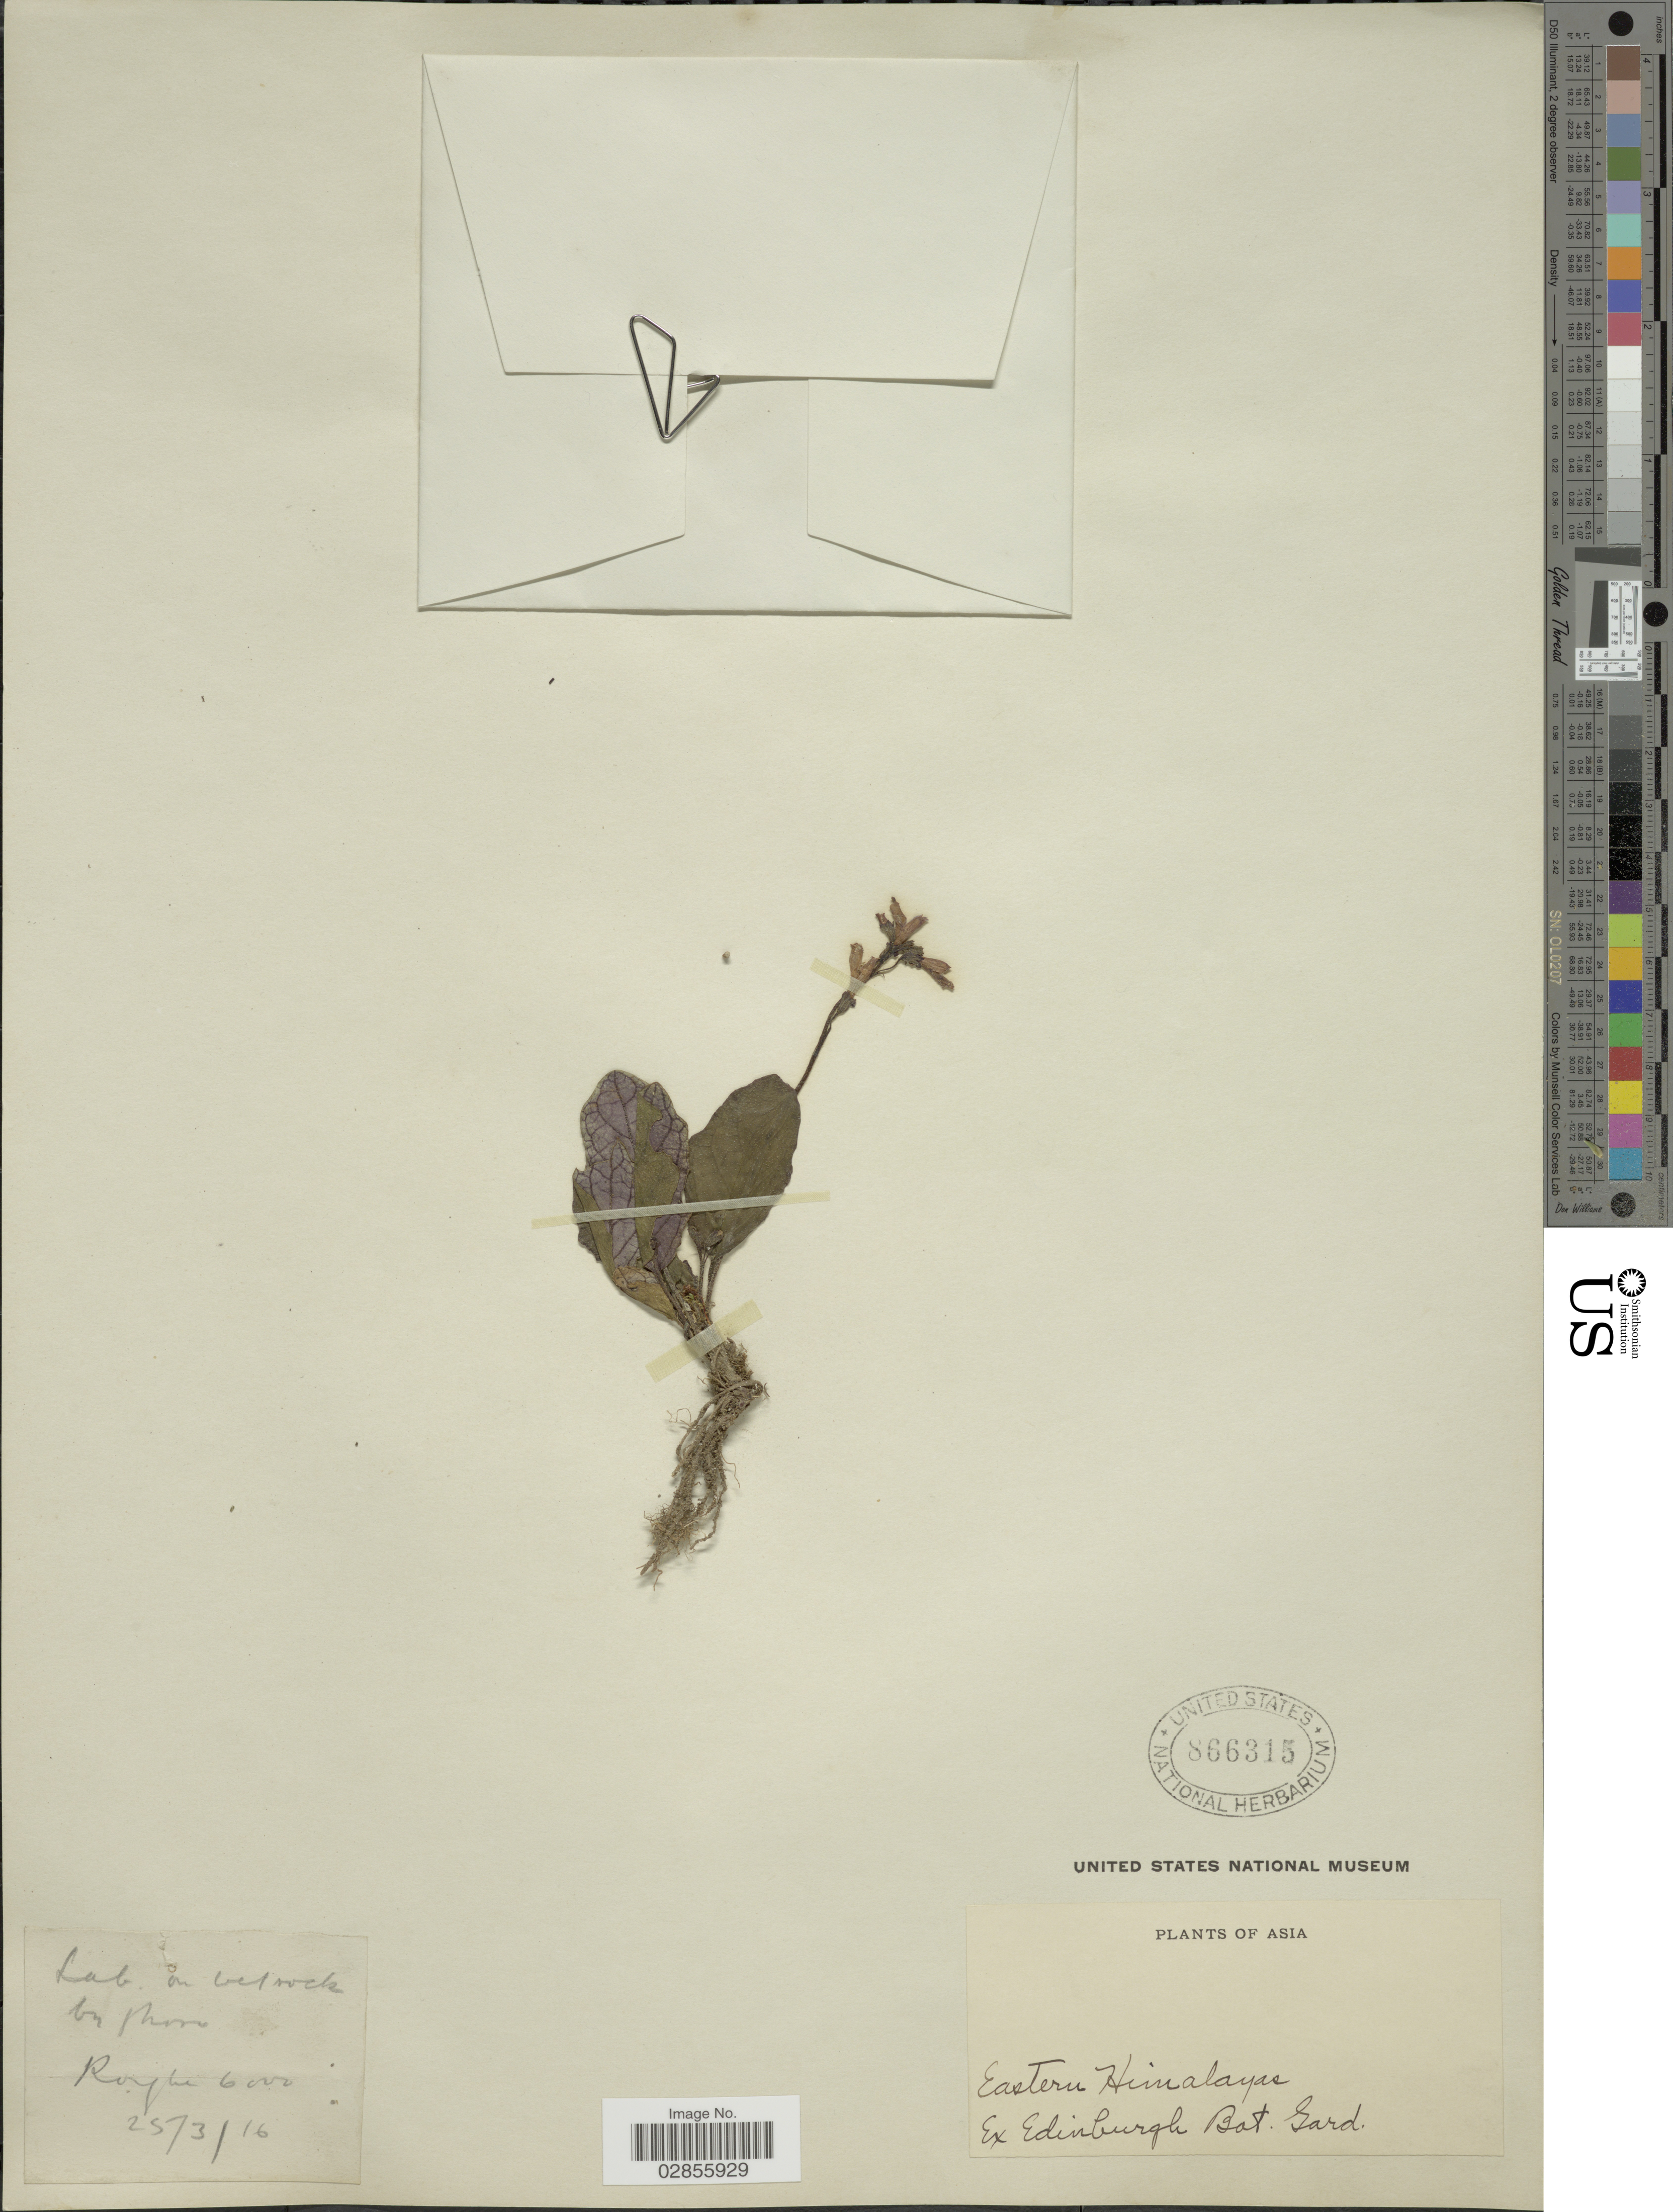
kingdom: Plantae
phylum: Tracheophyta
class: Magnoliopsida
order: Lamiales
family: Acanthaceae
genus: Hemigraphis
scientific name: Hemigraphis sp.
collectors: Edinburg Bot. Gard.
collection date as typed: Transcribed d/m/y: 25/3/16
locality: Asia. Eastern Himalayas.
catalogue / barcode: US 866315